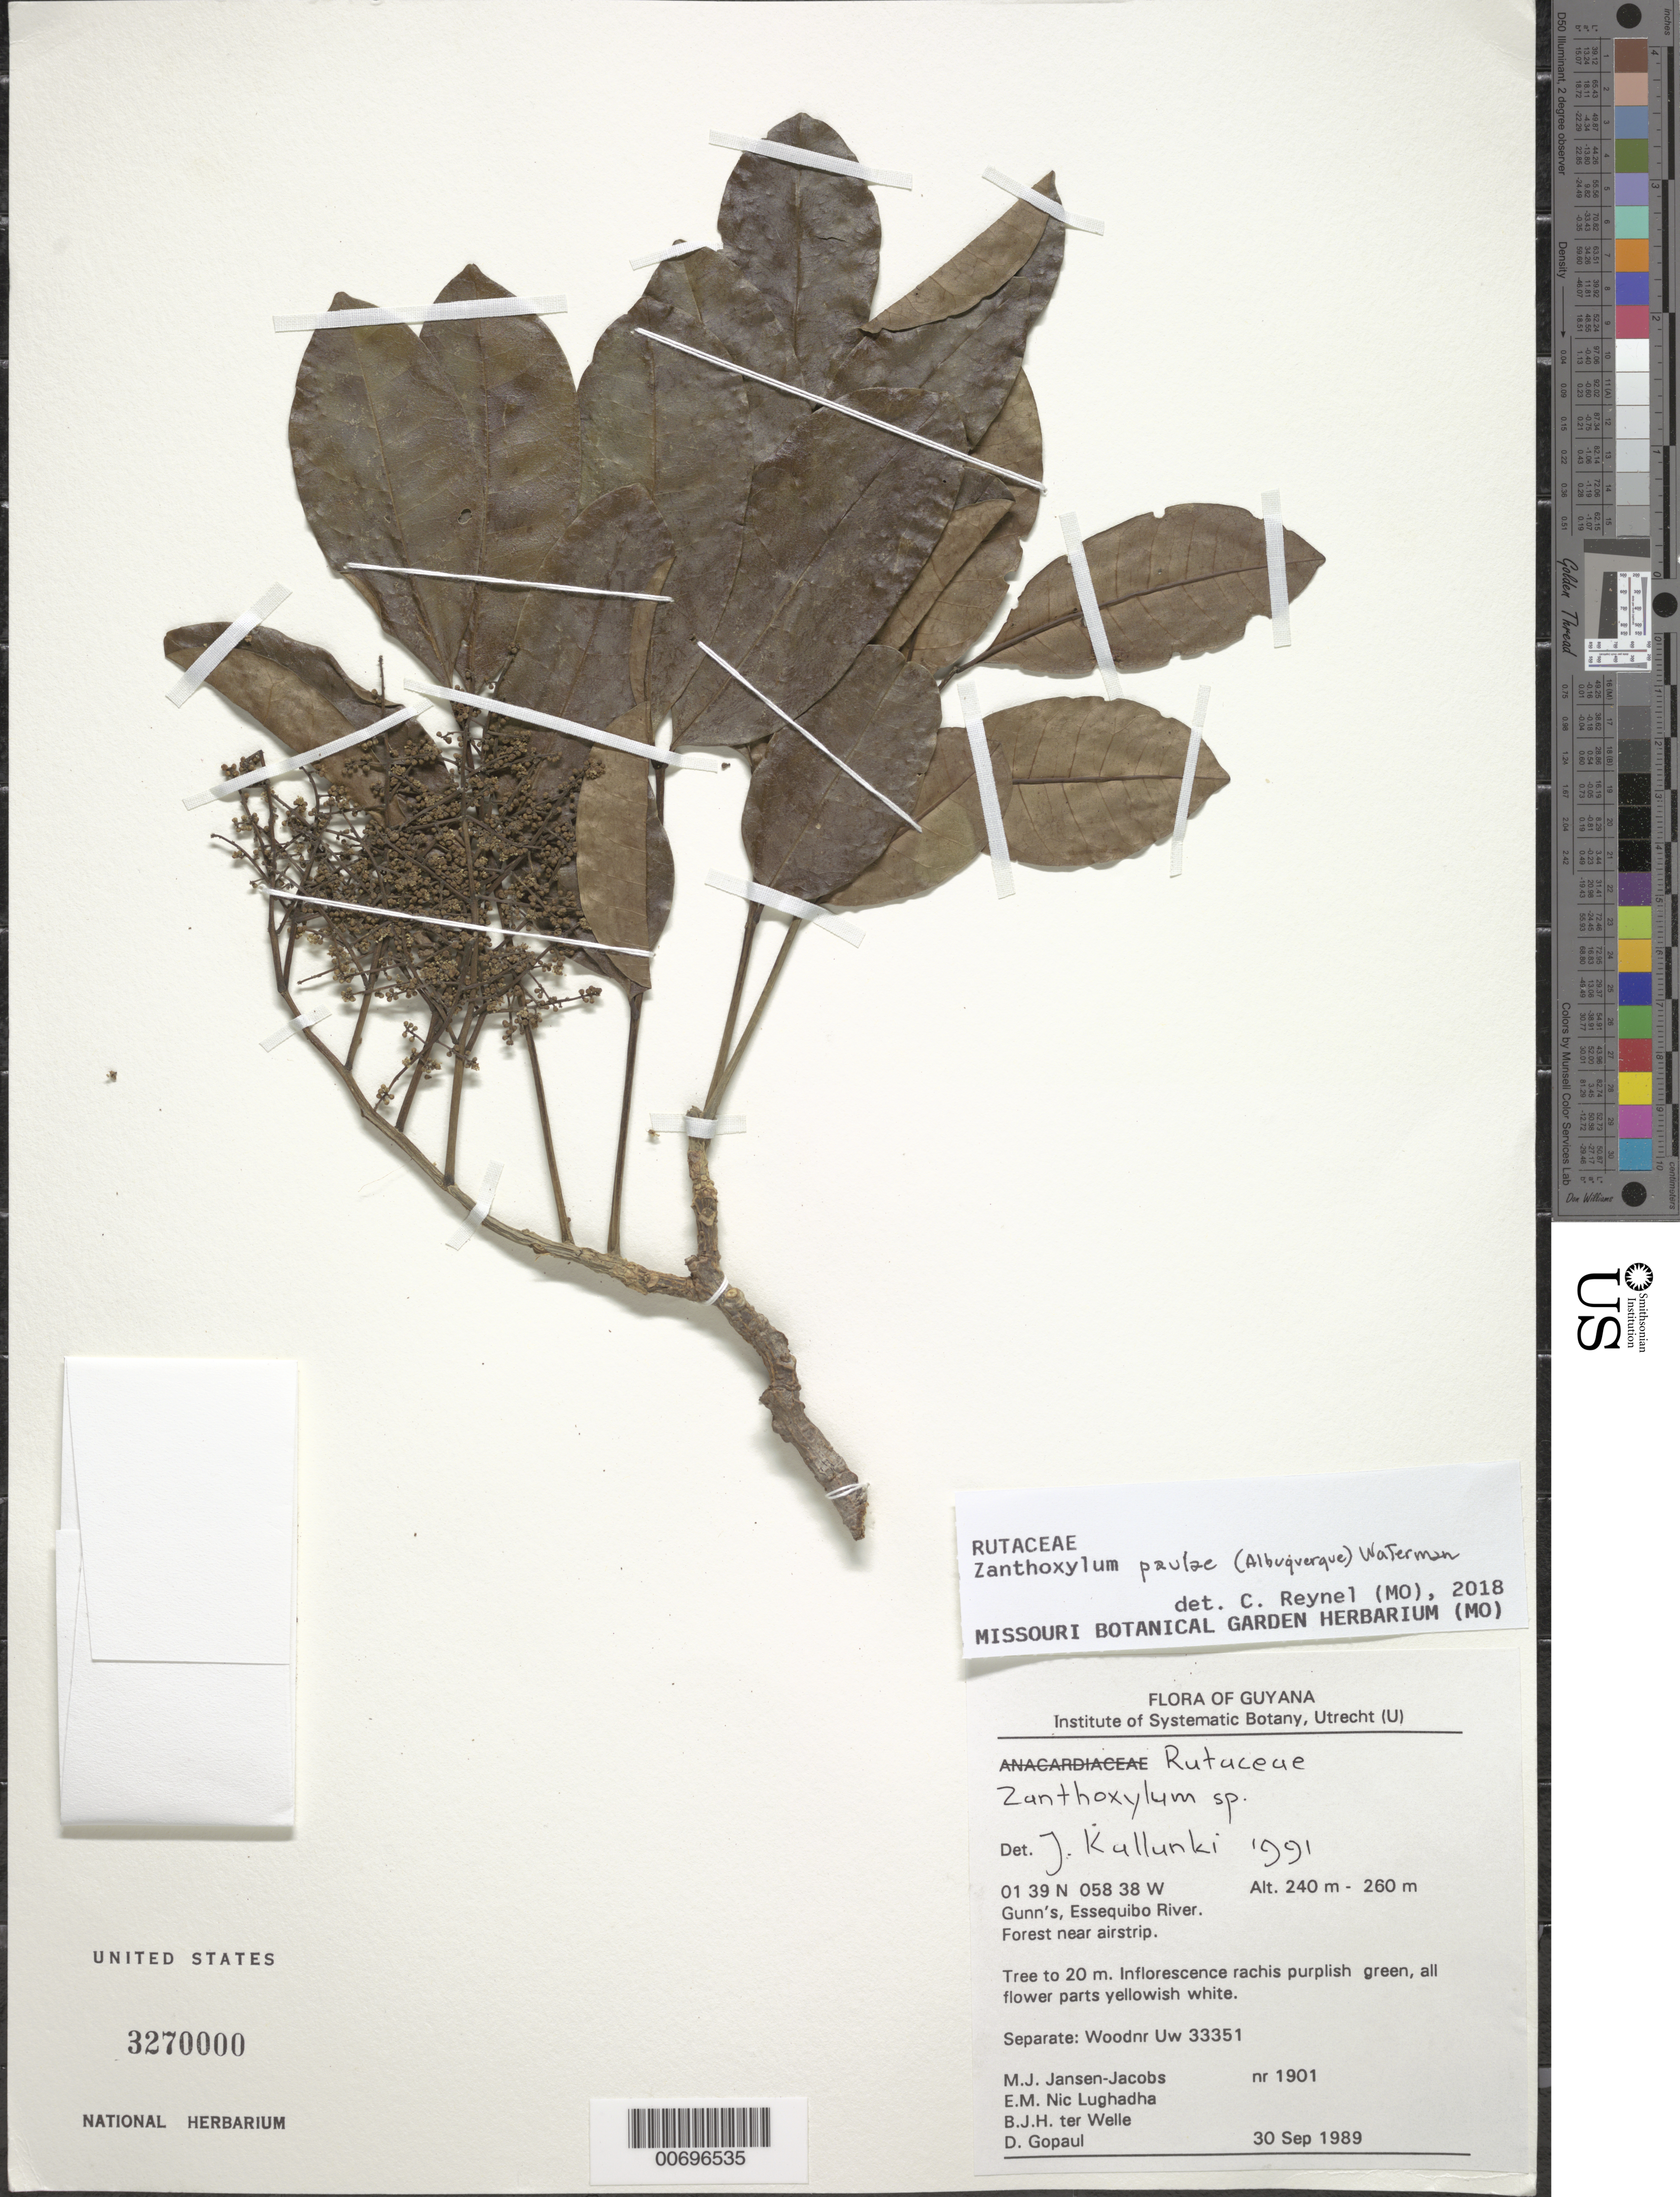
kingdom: Plantae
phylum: Tracheophyta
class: Magnoliopsida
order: Sapindales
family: Rutaceae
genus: Zanthoxylum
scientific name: Zanthoxylum paulae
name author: (Albuq.) P.G. Waterman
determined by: Reynel, Carlos A., (MO), Missouri Botanical Garden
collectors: M. J. Jansen-Jacobs, E. Nic Lughadha, B. Welle & D. Gopaul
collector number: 1901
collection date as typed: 30-Sep-89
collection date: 1989-09-30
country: Guyana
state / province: U. Takutu-U. Essequibo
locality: Gunn's, Essequibo River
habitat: Forest near airstrip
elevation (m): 240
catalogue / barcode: US 3270000